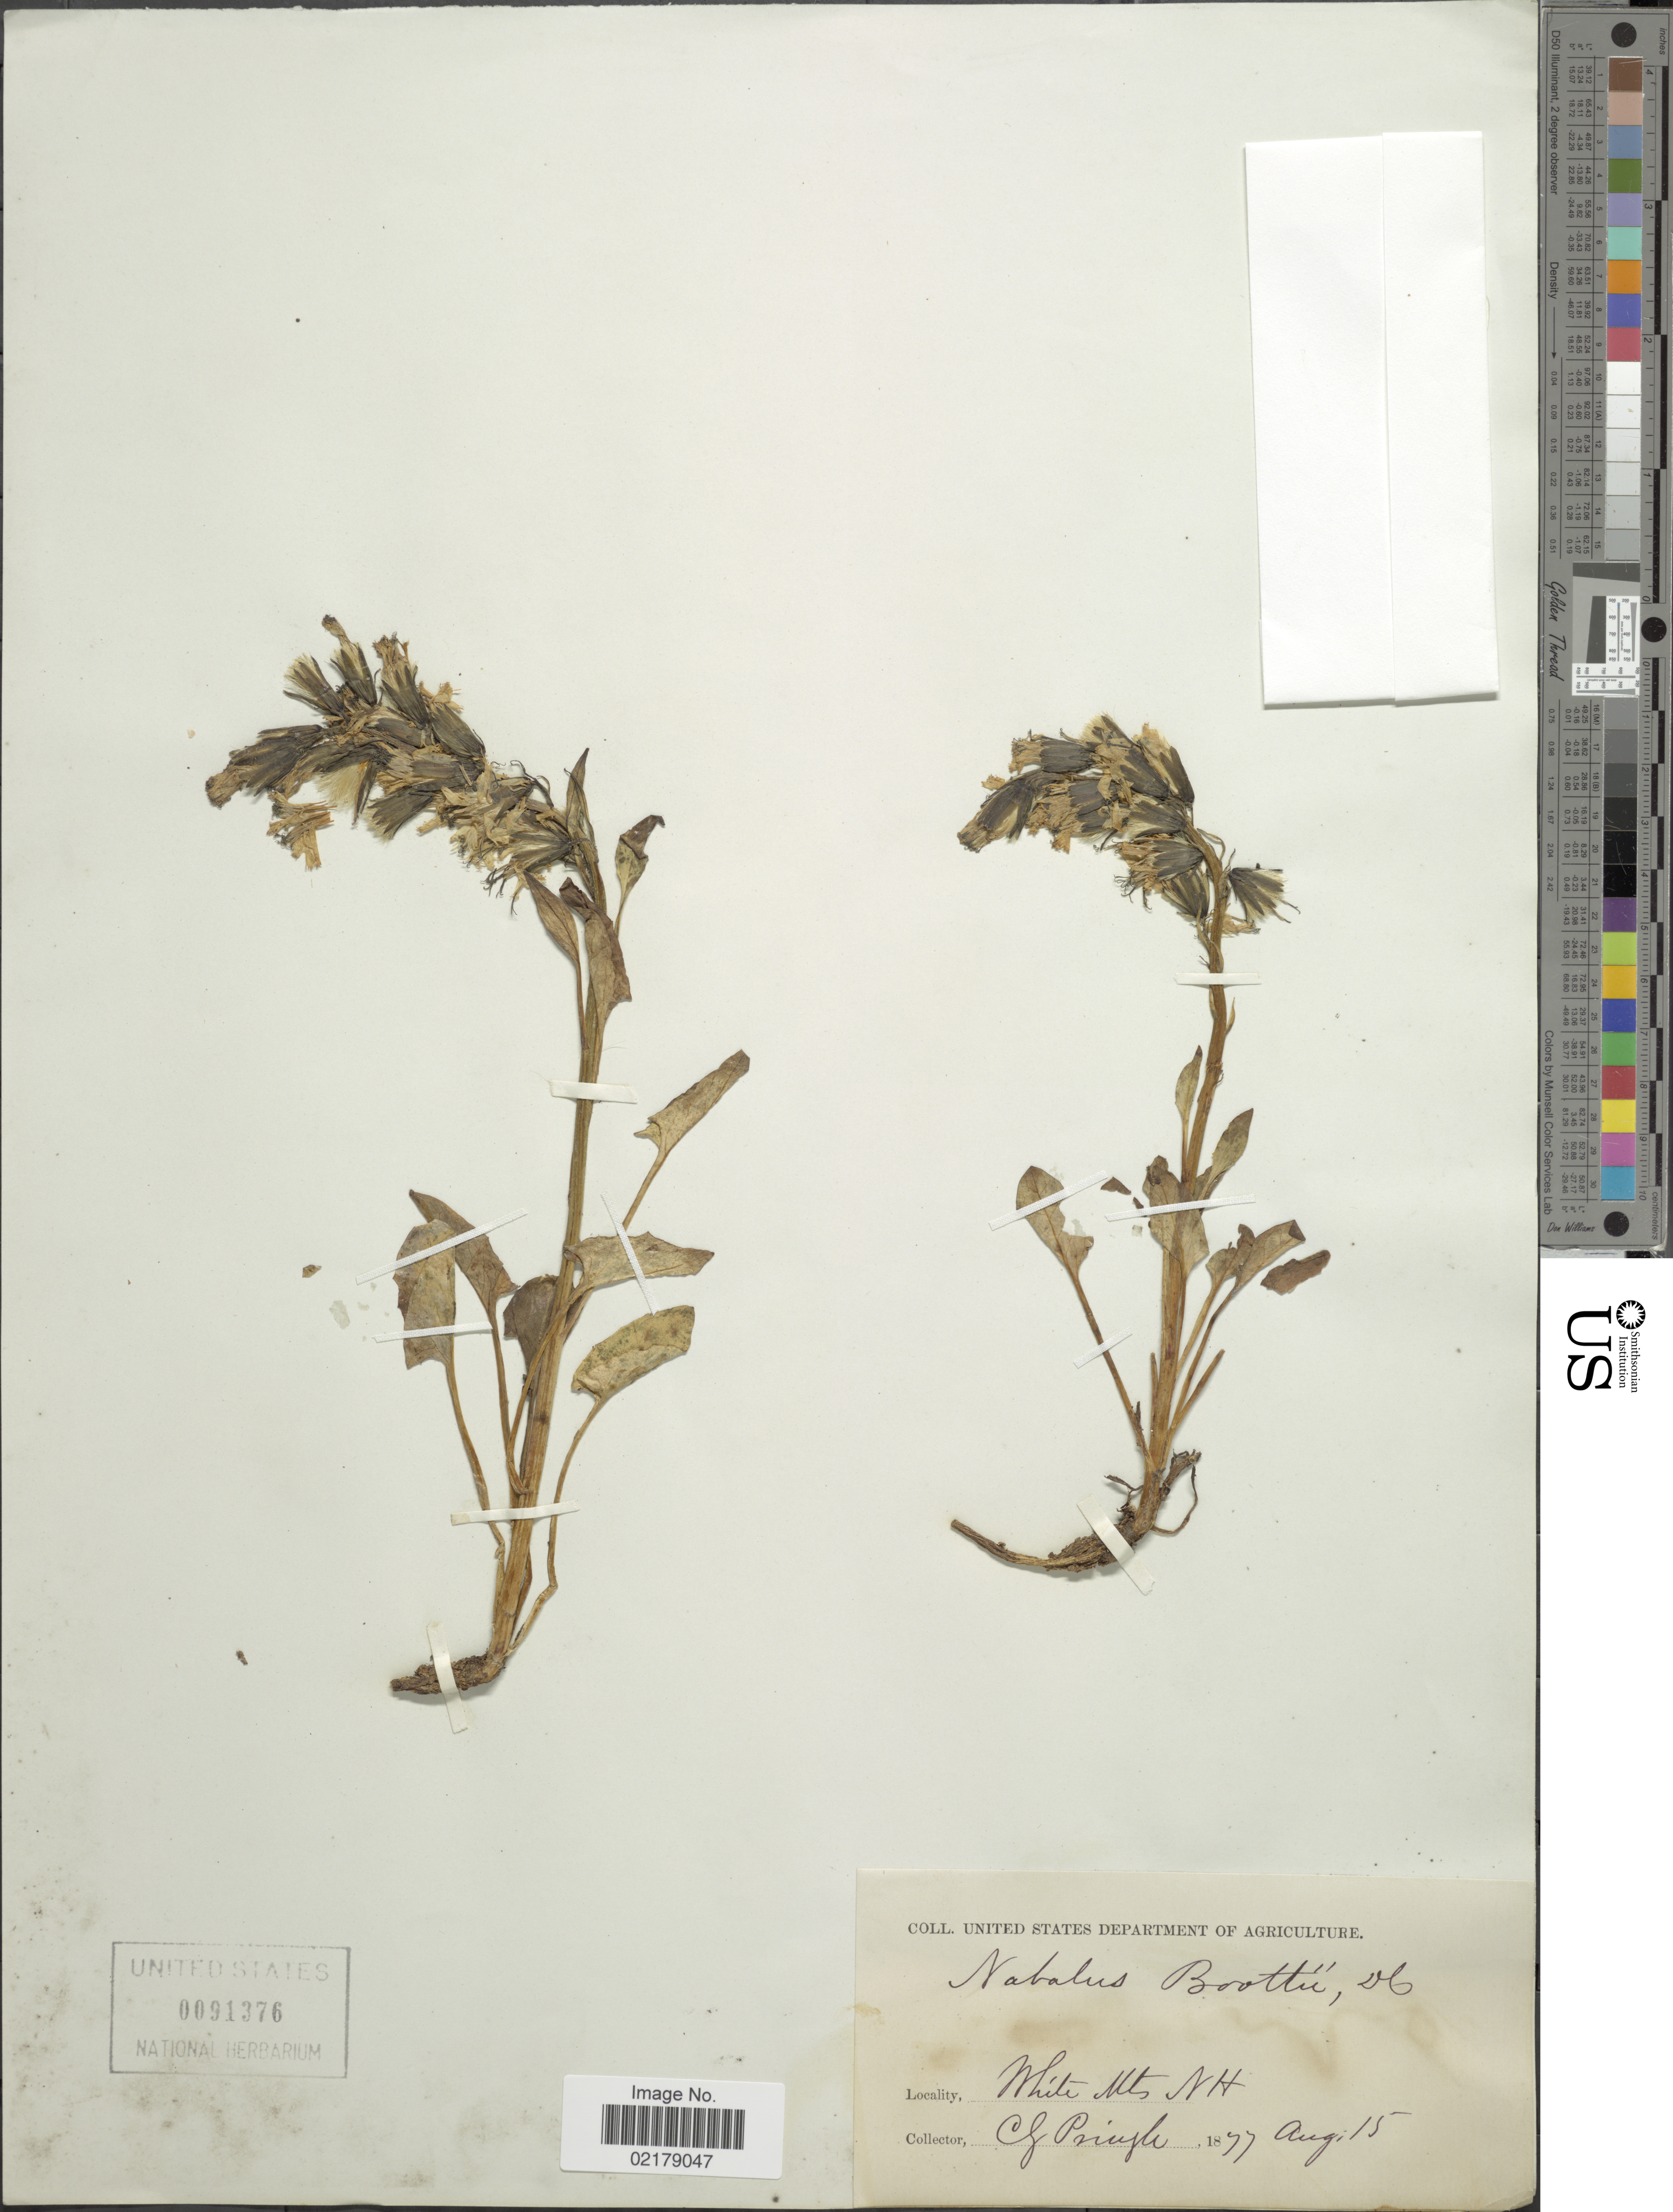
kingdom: Plantae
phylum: Tracheophyta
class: Magnoliopsida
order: Asterales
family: Asteraceae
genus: Prenanthes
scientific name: Prenanthes boottii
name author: (DC.) A. Gray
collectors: C. G. Pringle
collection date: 1877-08-15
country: United States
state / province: New Hampshire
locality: White Mts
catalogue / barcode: US 91376